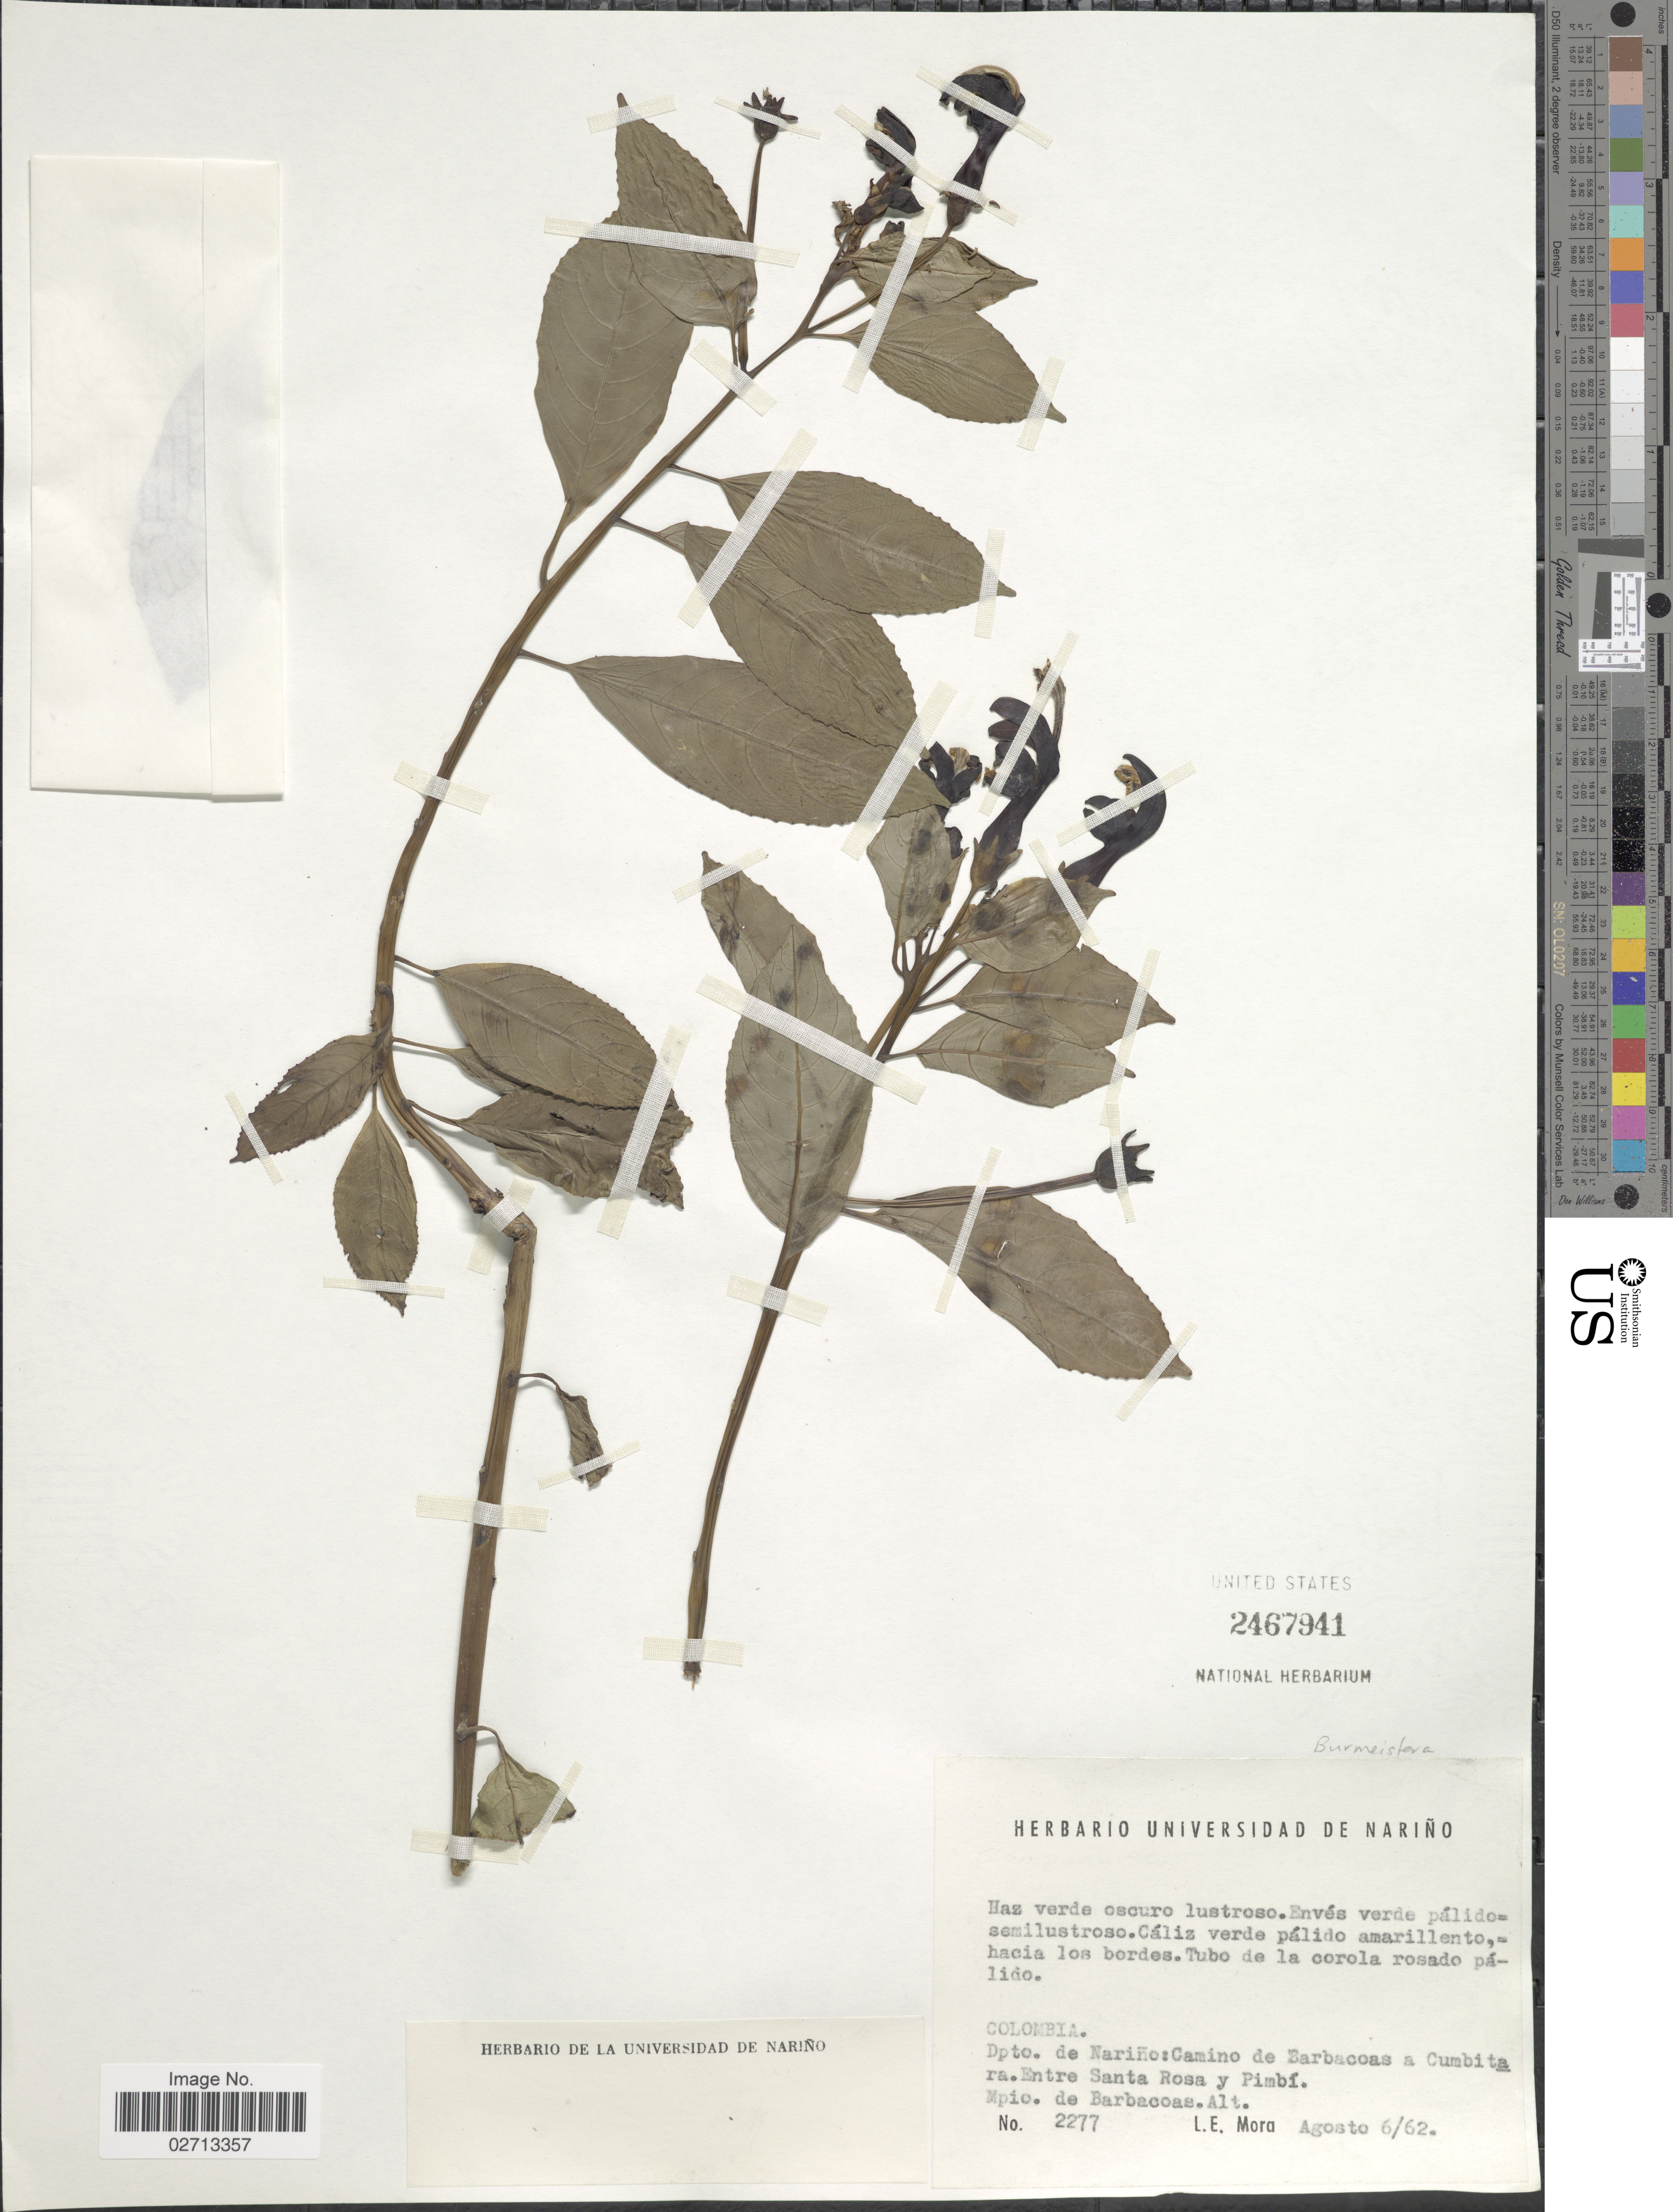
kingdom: Plantae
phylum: Tracheophyta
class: Magnoliopsida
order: Asterales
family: Campanulaceae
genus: Burmeistera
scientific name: Burmeistera sp.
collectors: L. Mora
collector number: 2277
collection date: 1962-08-06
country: Colombia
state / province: Nariño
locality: Dpto. de Nariño: Camino de Barbacoas a Cumbitara. Entre Santa Rosa y Pimbí. Mpio. de Barbacoas.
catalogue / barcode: US 2467941